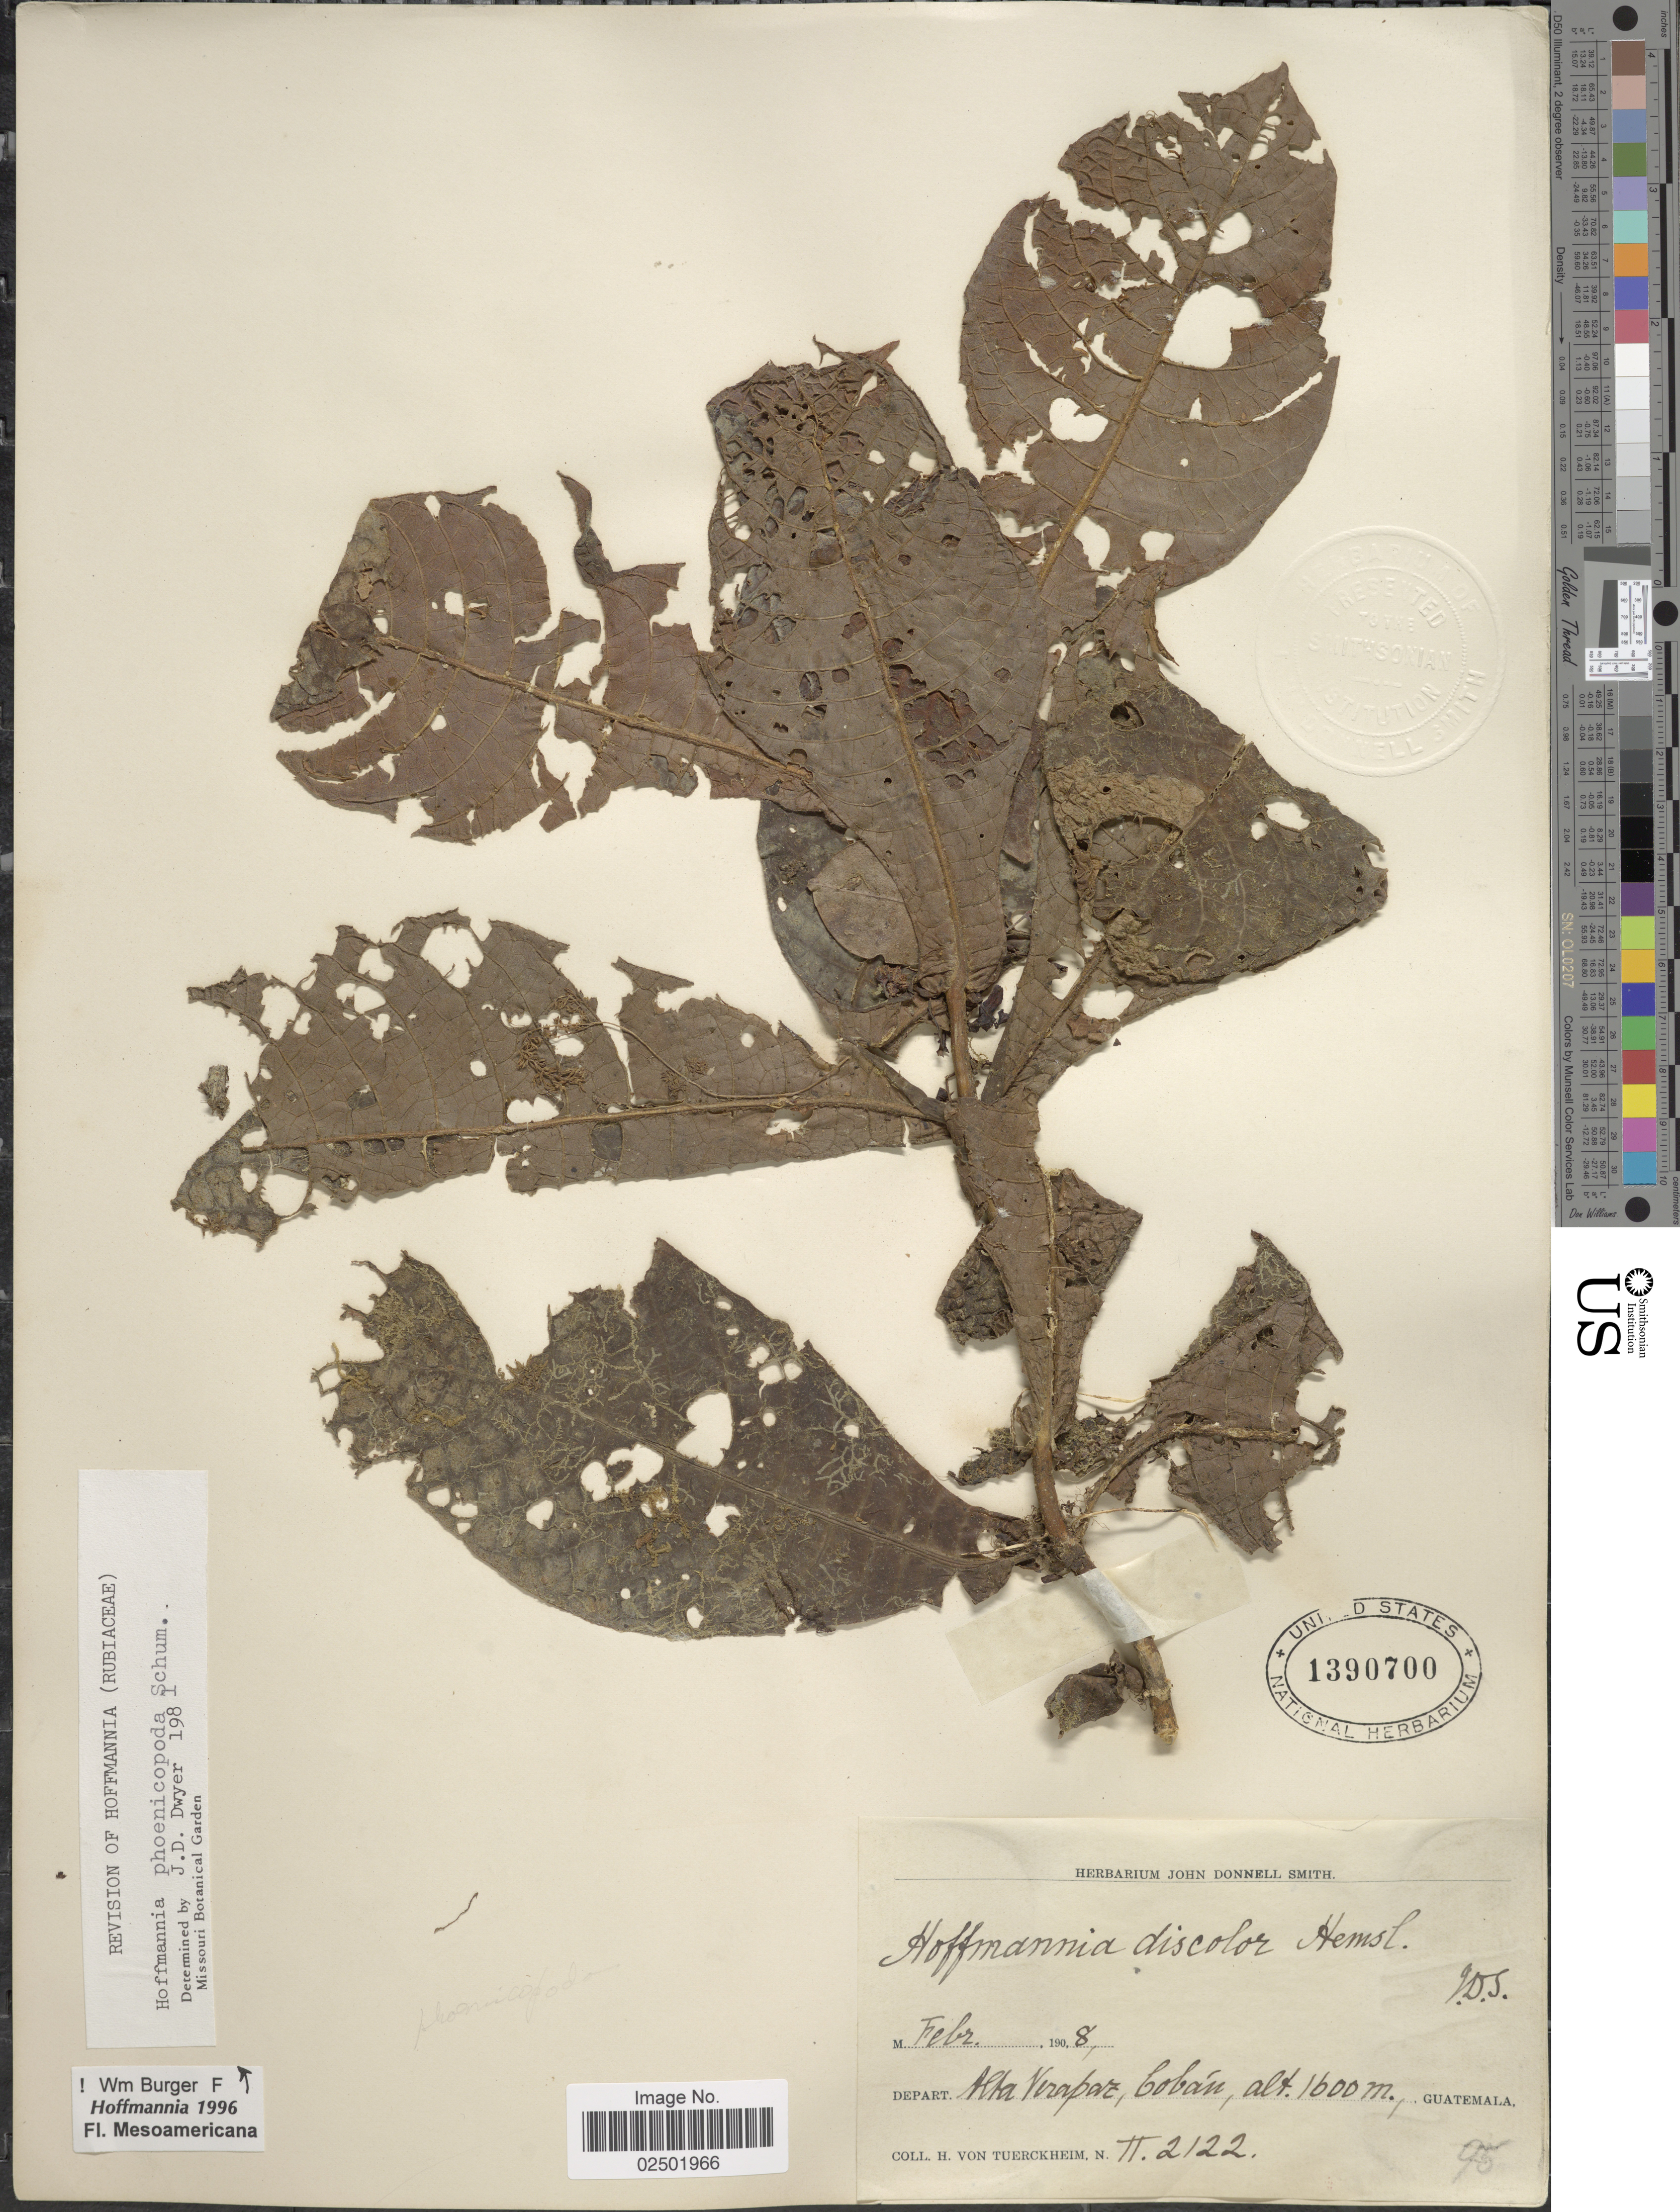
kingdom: Plantae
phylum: Tracheophyta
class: Magnoliopsida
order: Gentianales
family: Rubiaceae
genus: Hoffmannia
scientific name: Hoffmannia phoenicopoda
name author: K. Schum.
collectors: H. von Tuerckheim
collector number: II 2122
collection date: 1908-02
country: Guatemala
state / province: Alta Verapaz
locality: Depart. Alta Verapaz, Coban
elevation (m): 1600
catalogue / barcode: US 1390700